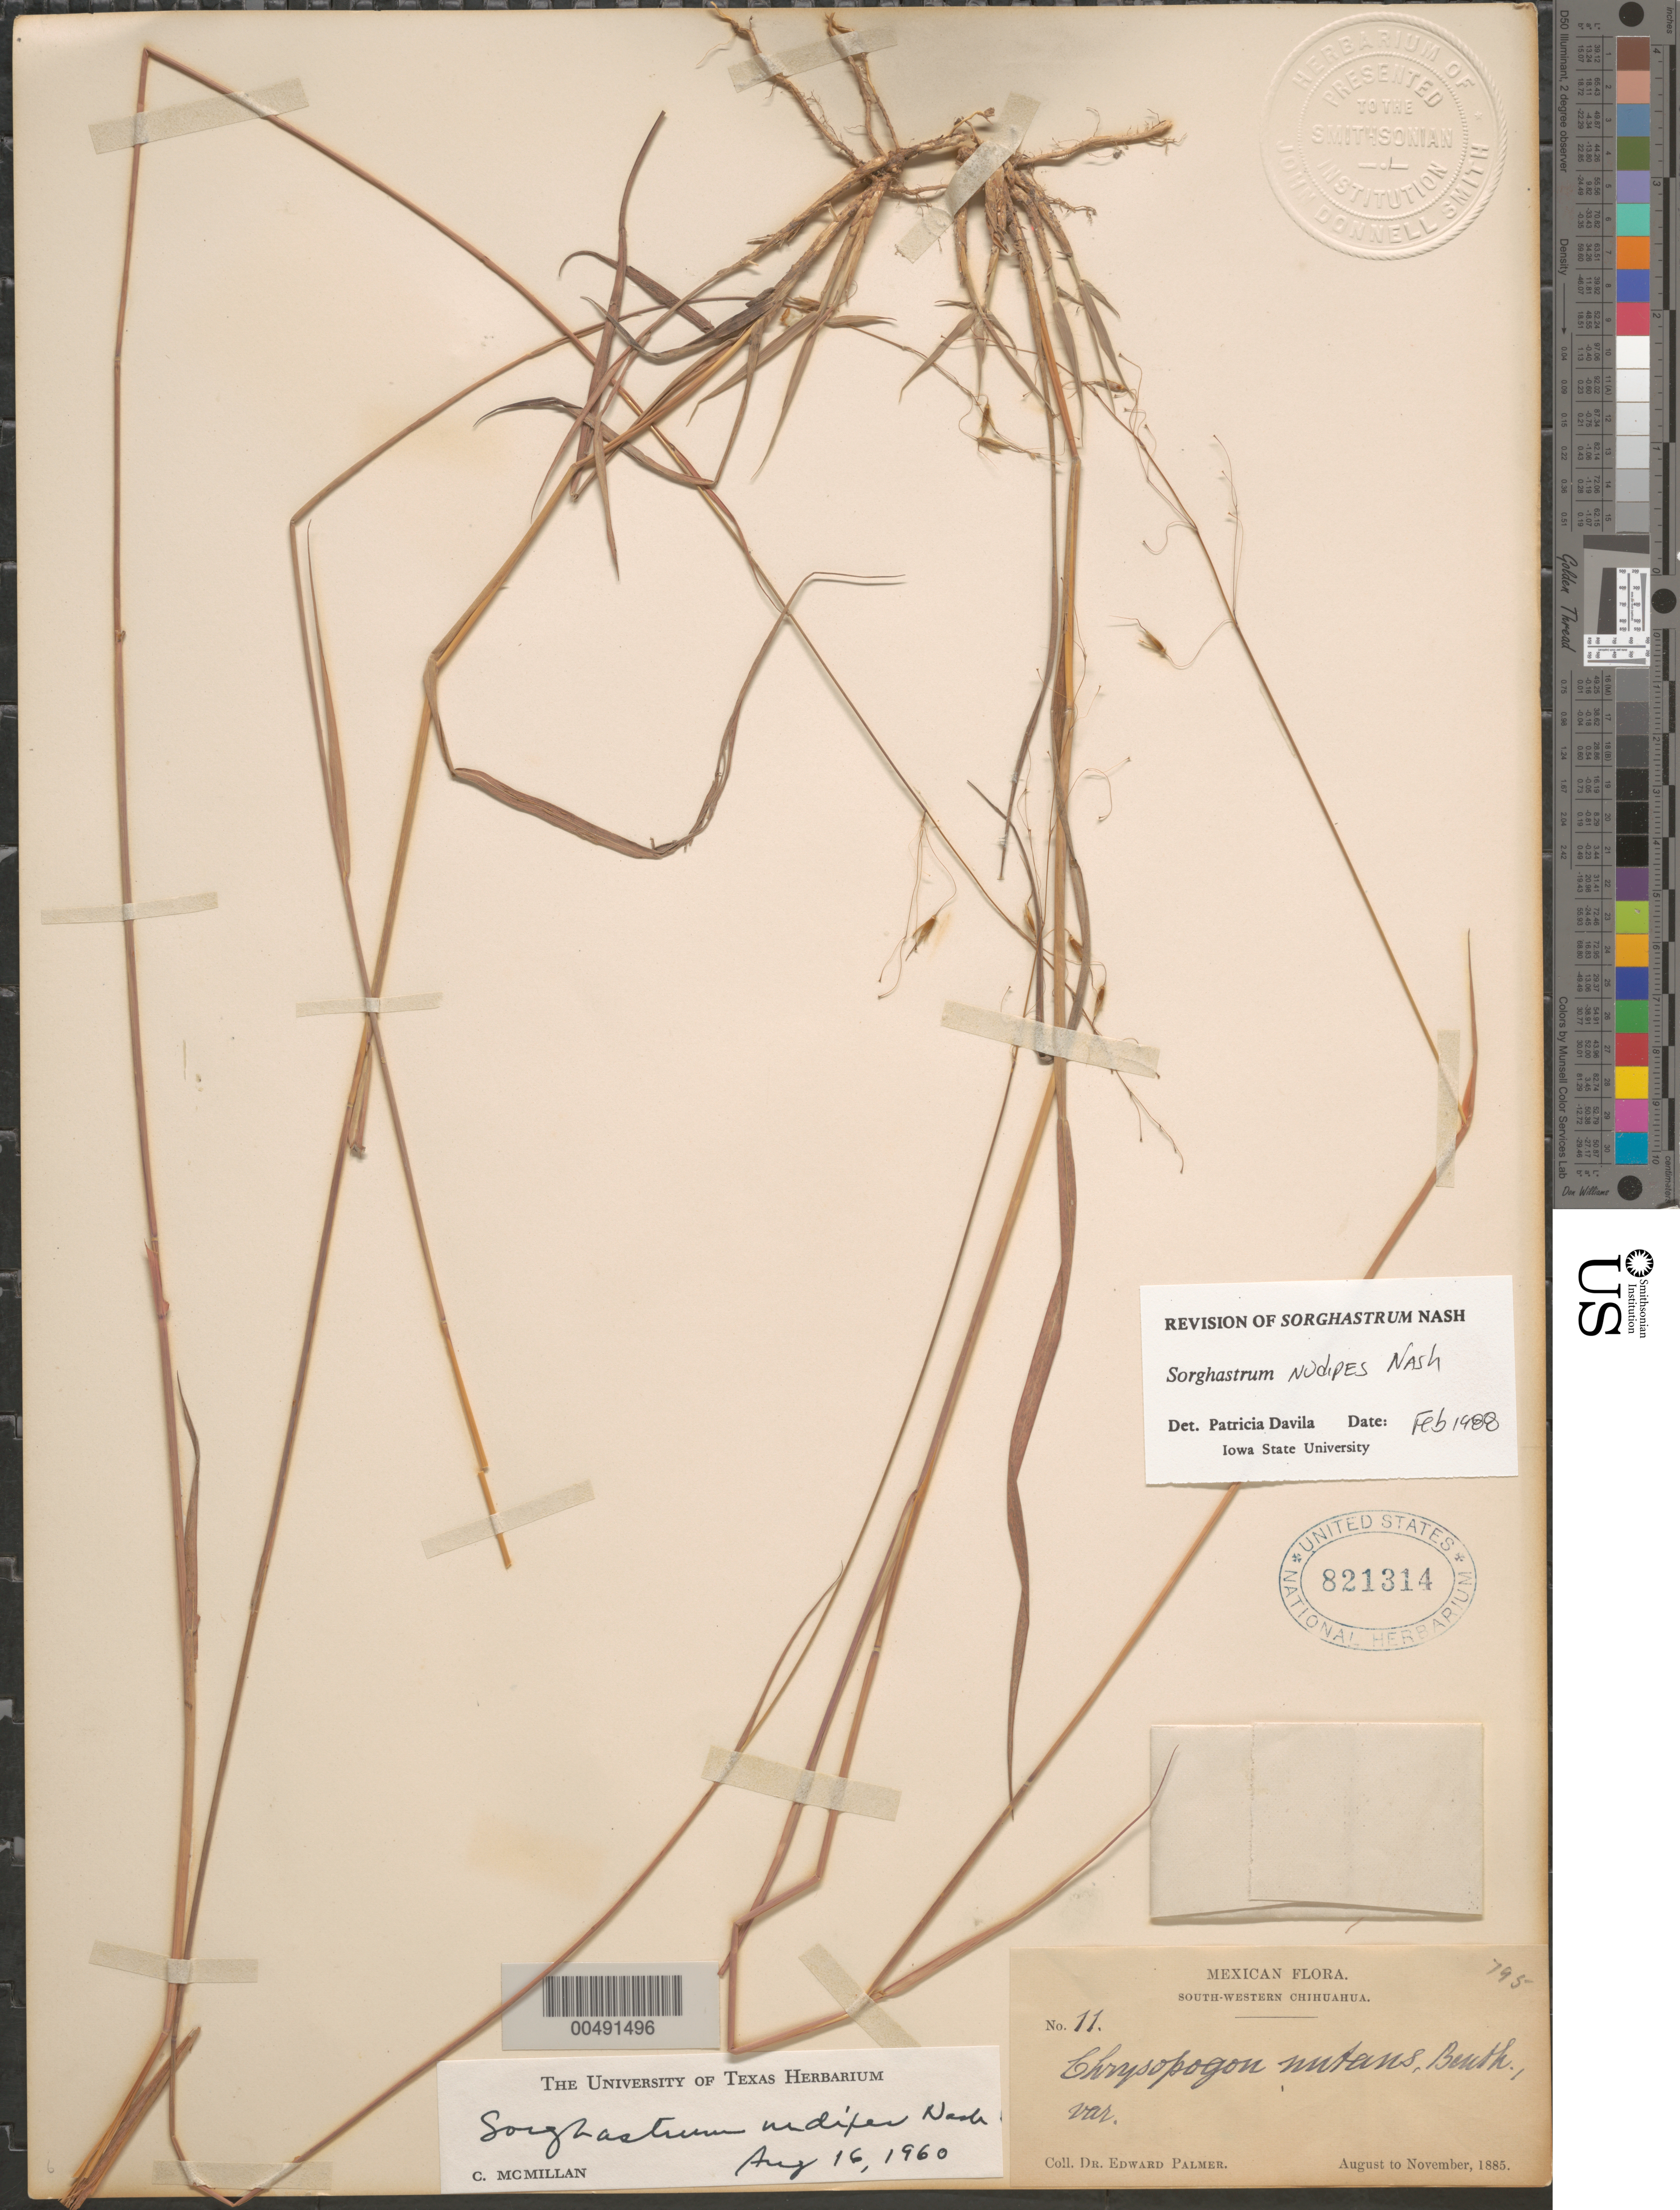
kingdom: Plantae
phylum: Tracheophyta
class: Liliopsida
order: Poales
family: Poaceae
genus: Sorghastrum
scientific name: Sorghastrum nudipes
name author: Nash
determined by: Dávila, P. D.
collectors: E. Palmer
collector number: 11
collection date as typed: Aug 1885 to Nov 1885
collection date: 1885-08/1885-11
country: Mexico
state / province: Chihuahua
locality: South-western Chihuahua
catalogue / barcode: US 821314